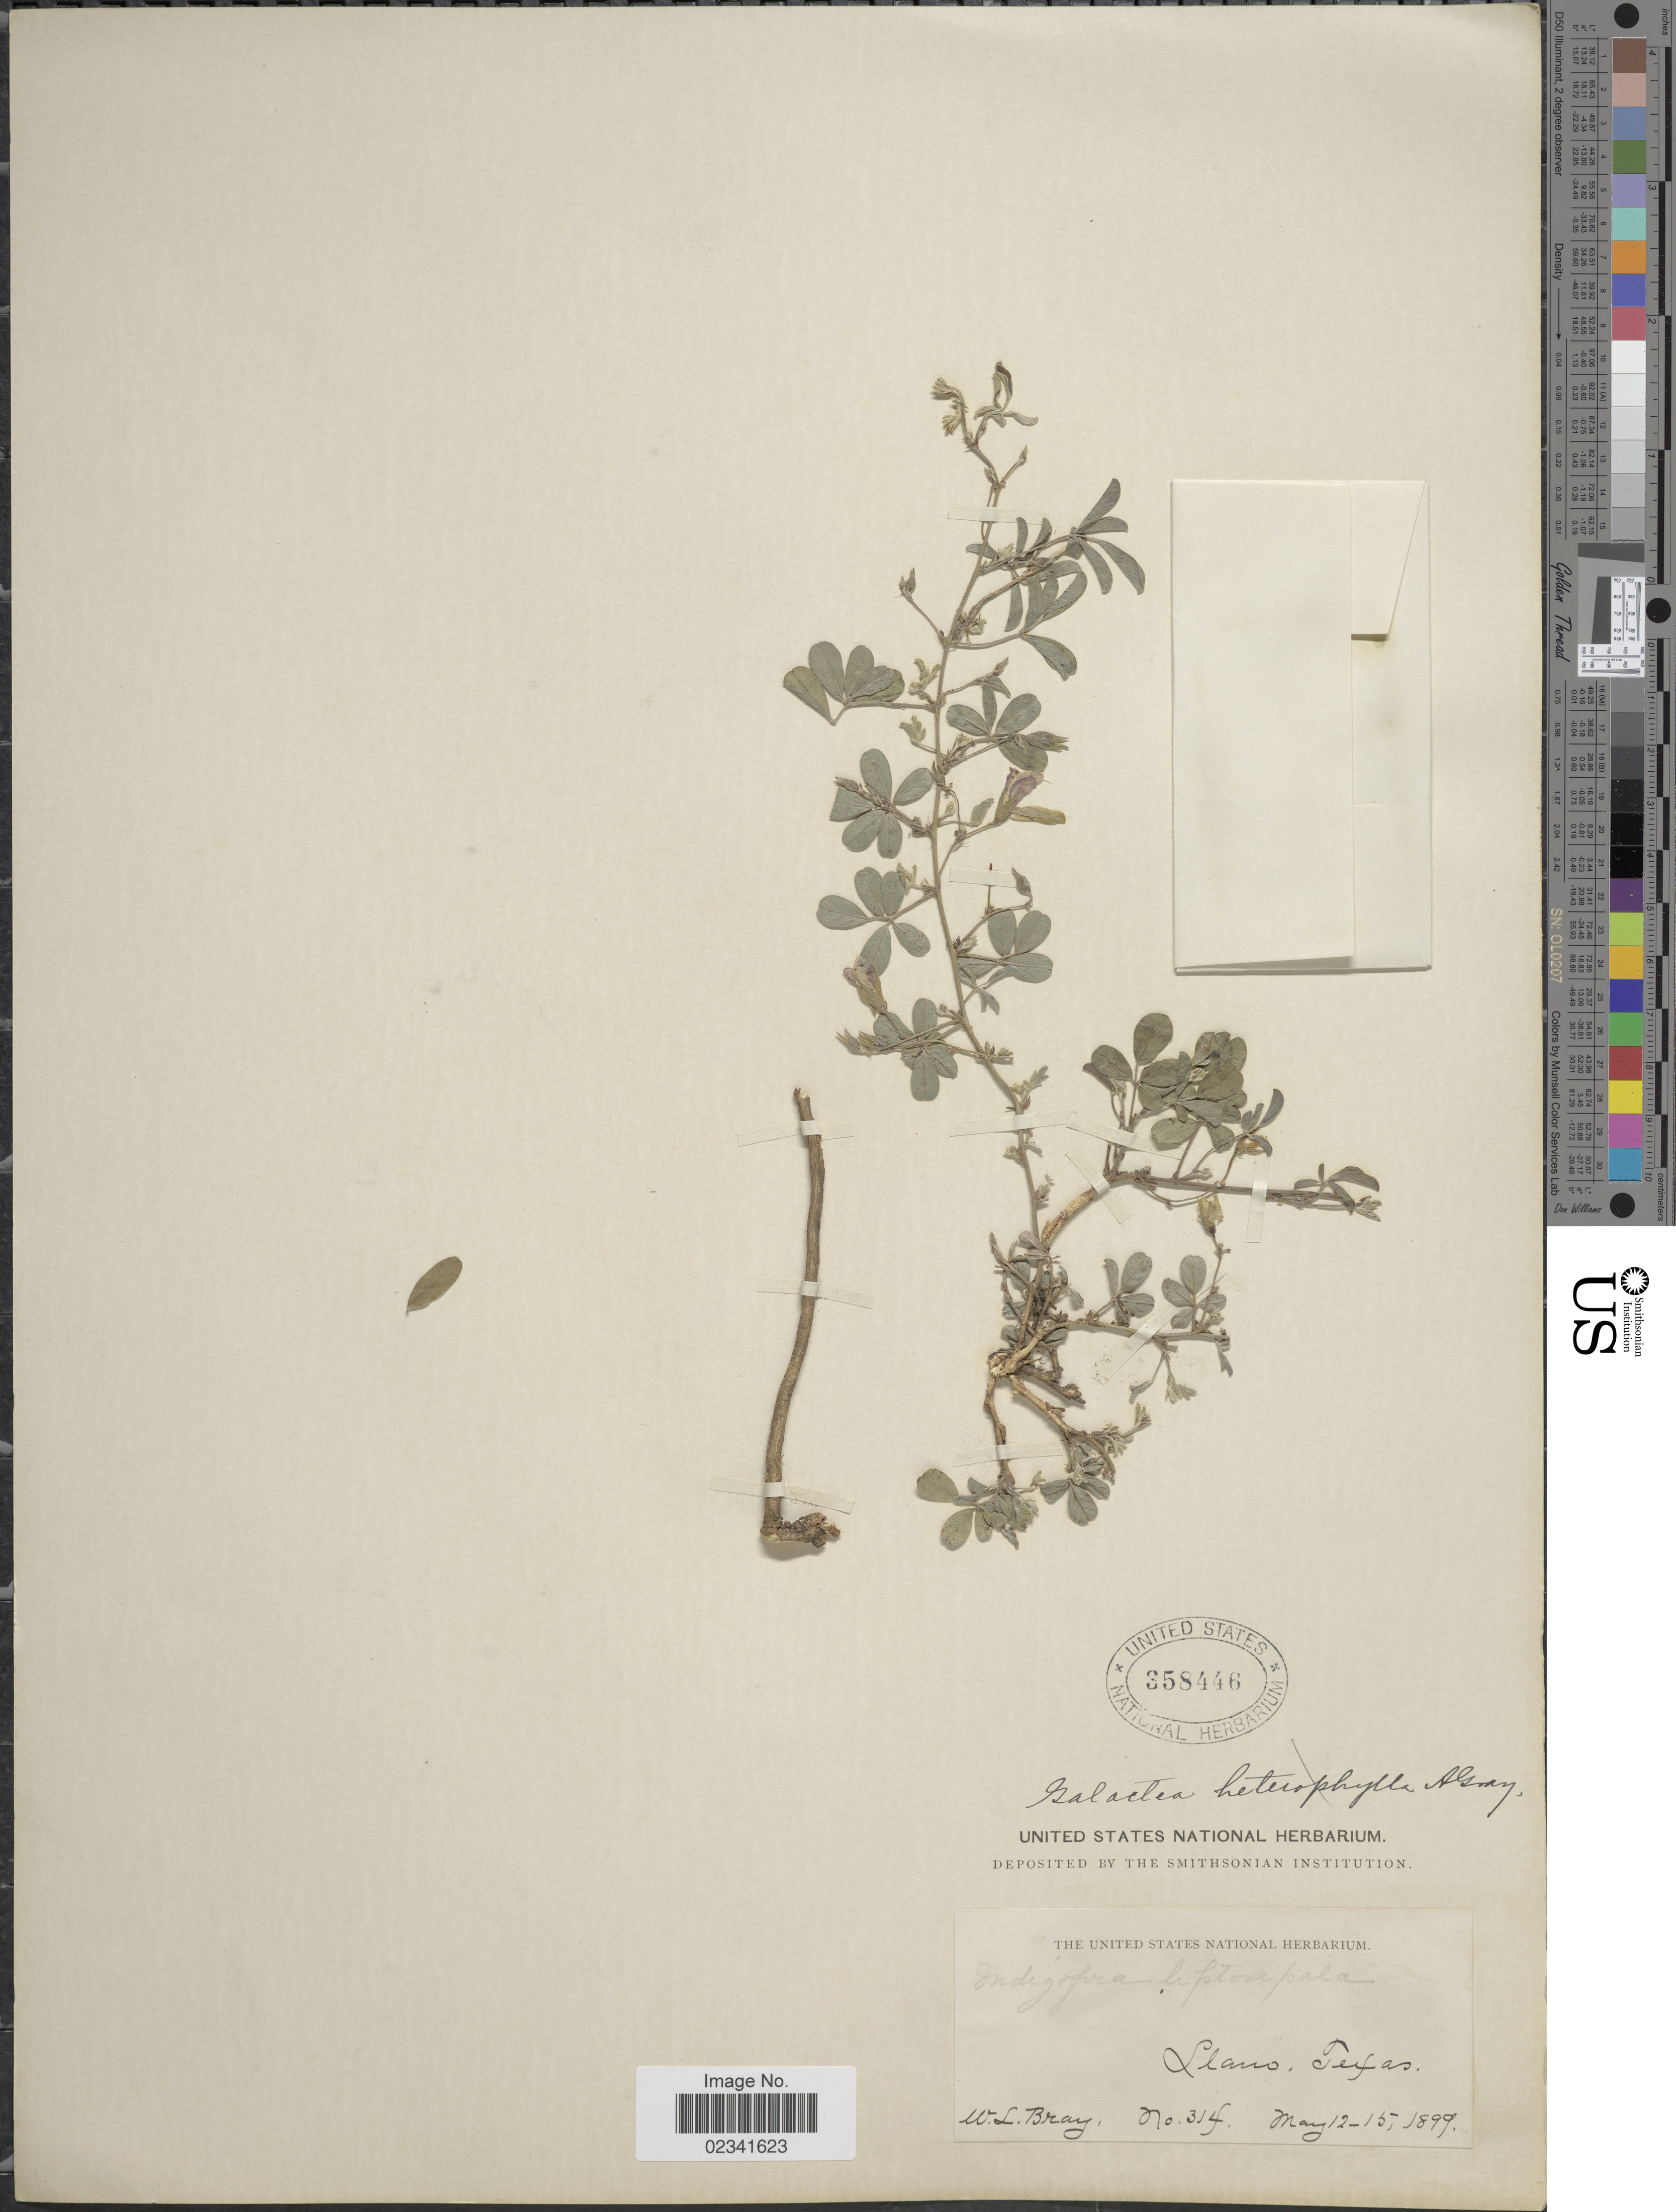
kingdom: Plantae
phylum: Tracheophyta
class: Magnoliopsida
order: Fabales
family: Fabaceae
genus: Galactia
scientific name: Galactia grayi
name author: Vail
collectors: W. L. Bray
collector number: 314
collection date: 1899-05-12/1899-05-15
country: United States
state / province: Texas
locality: Llano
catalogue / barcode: US 358446